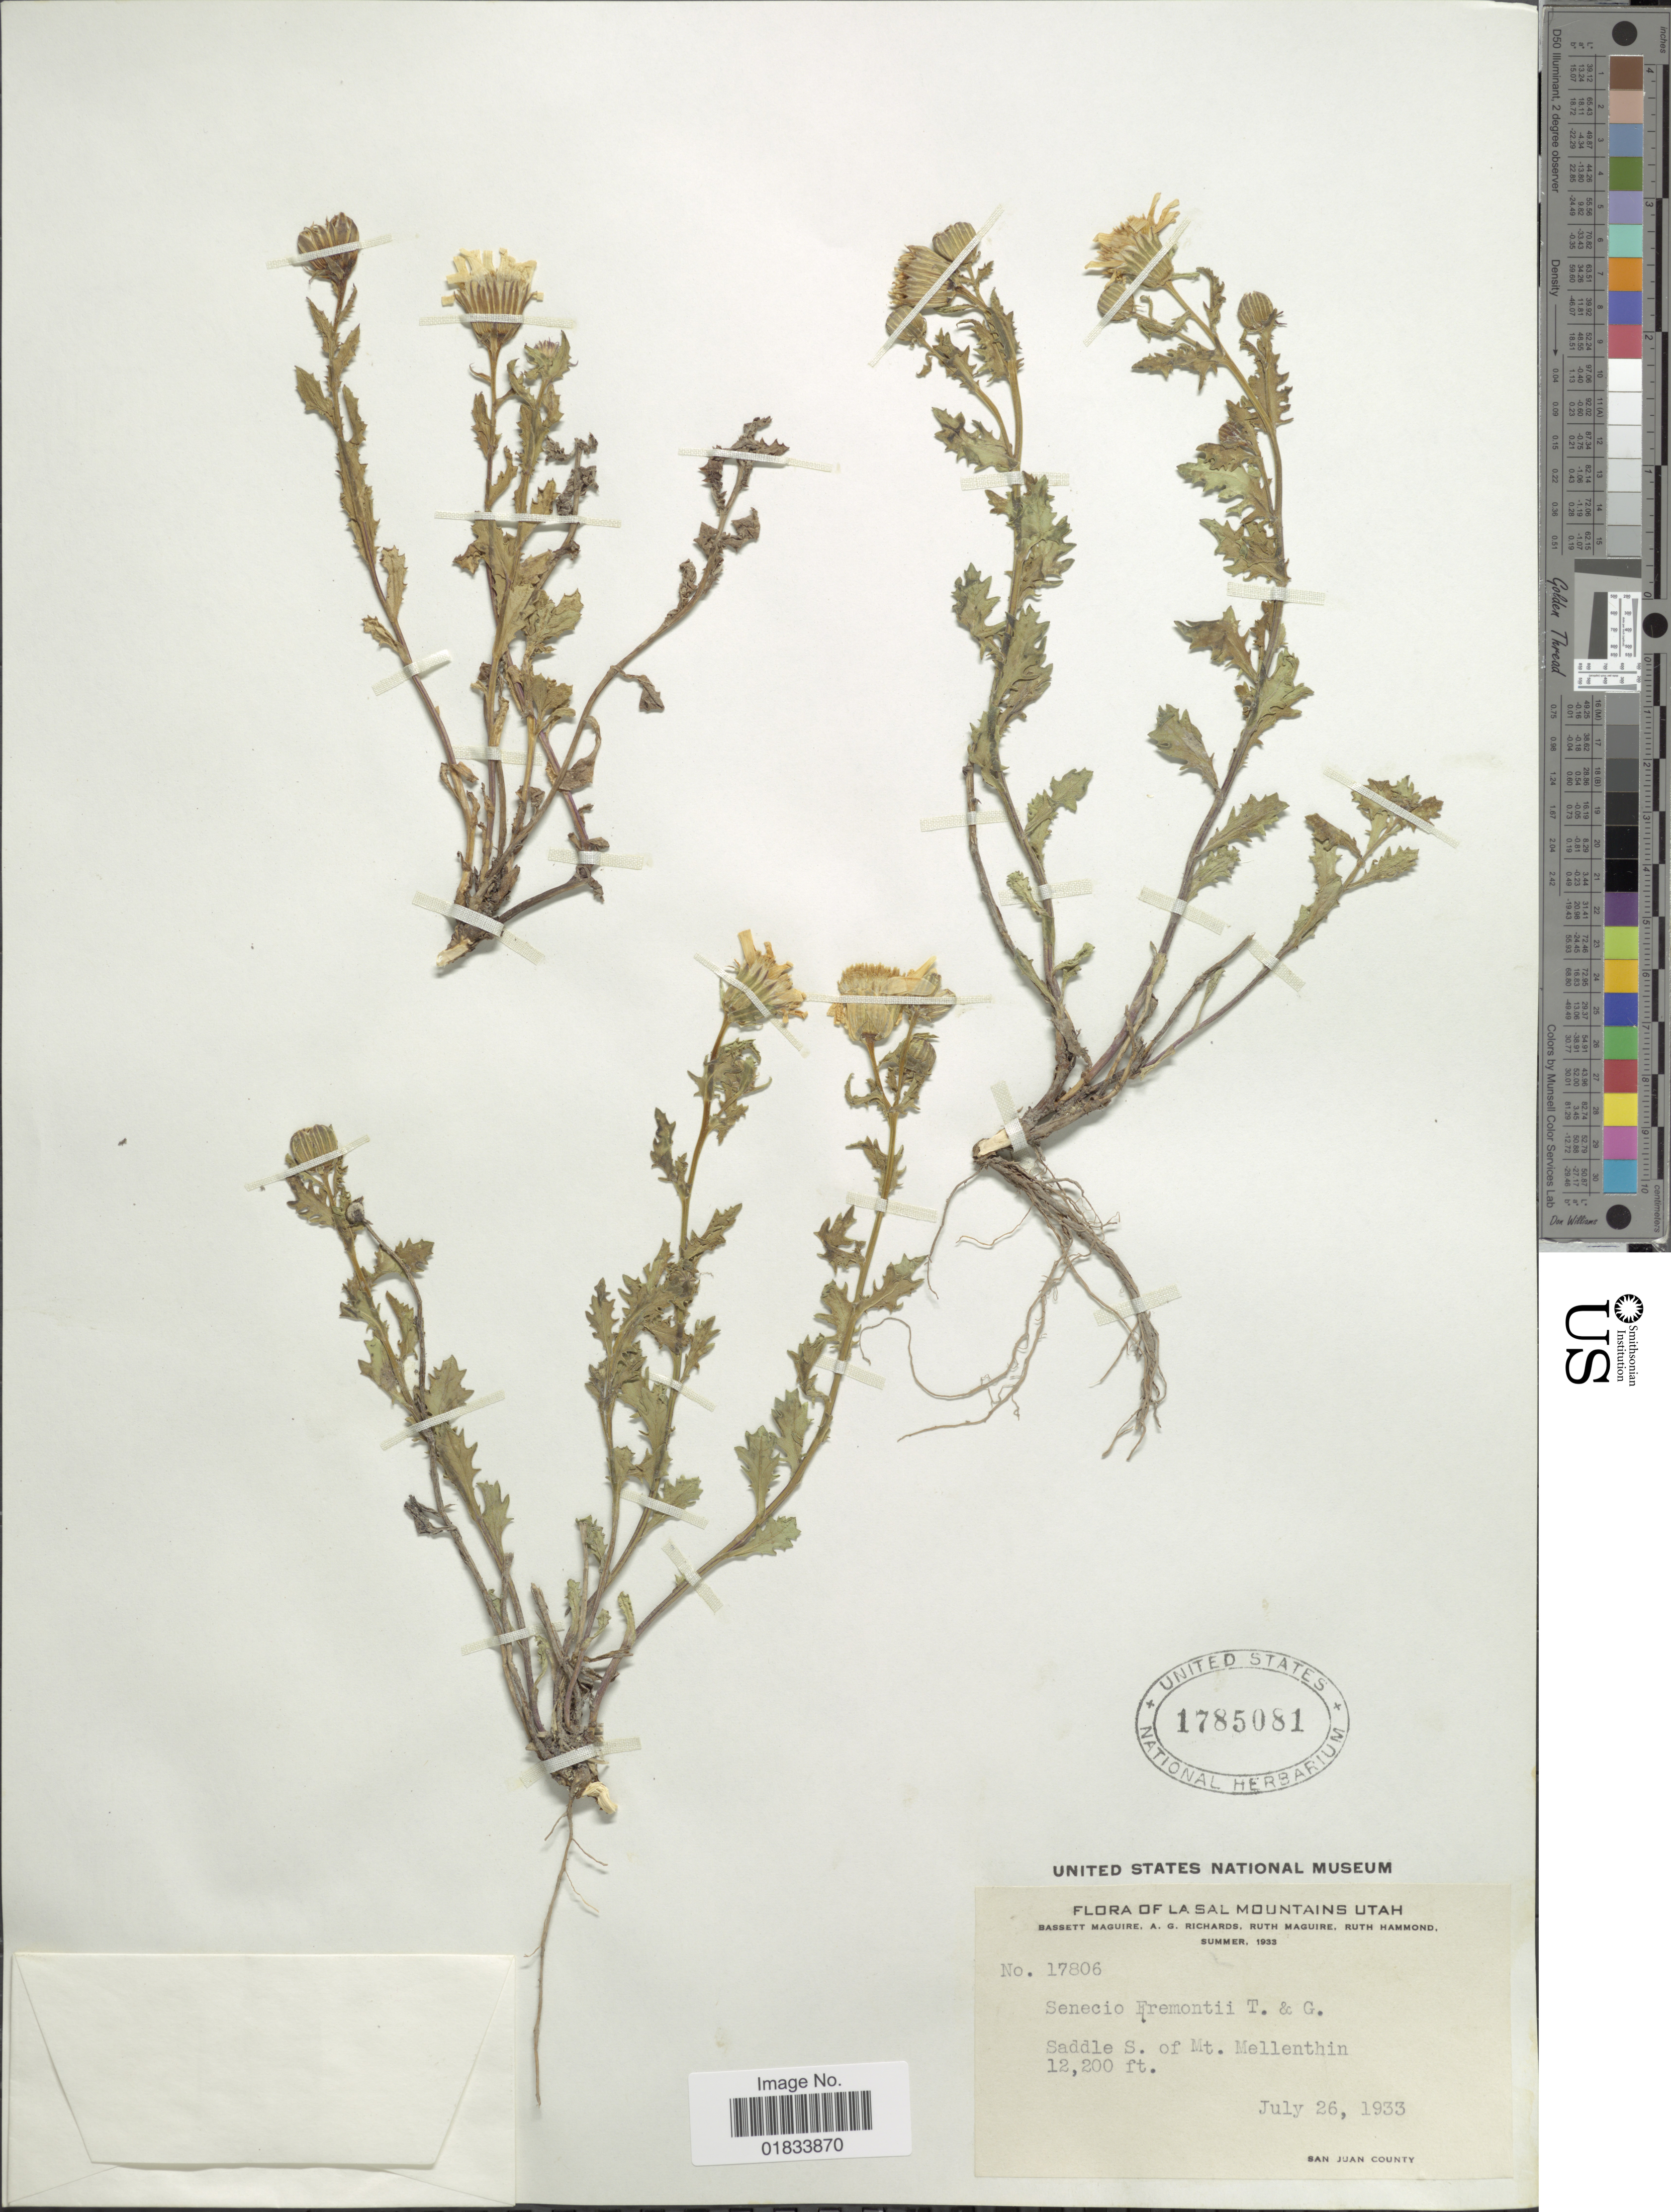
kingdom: Plantae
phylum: Tracheophyta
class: Magnoliopsida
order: Asterales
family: Asteraceae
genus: Senecio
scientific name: Senecio fremontii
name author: Torr. & A. Gray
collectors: B. Maguire, A. Richards, R. R. Maguire & R. Hammond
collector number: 17806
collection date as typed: Summer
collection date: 1933-07-26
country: United States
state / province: Utah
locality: La Sal Mountains, Saddle S. of Mt. Mellenthin, San Juan County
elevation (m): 3719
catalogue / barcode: US 1785081